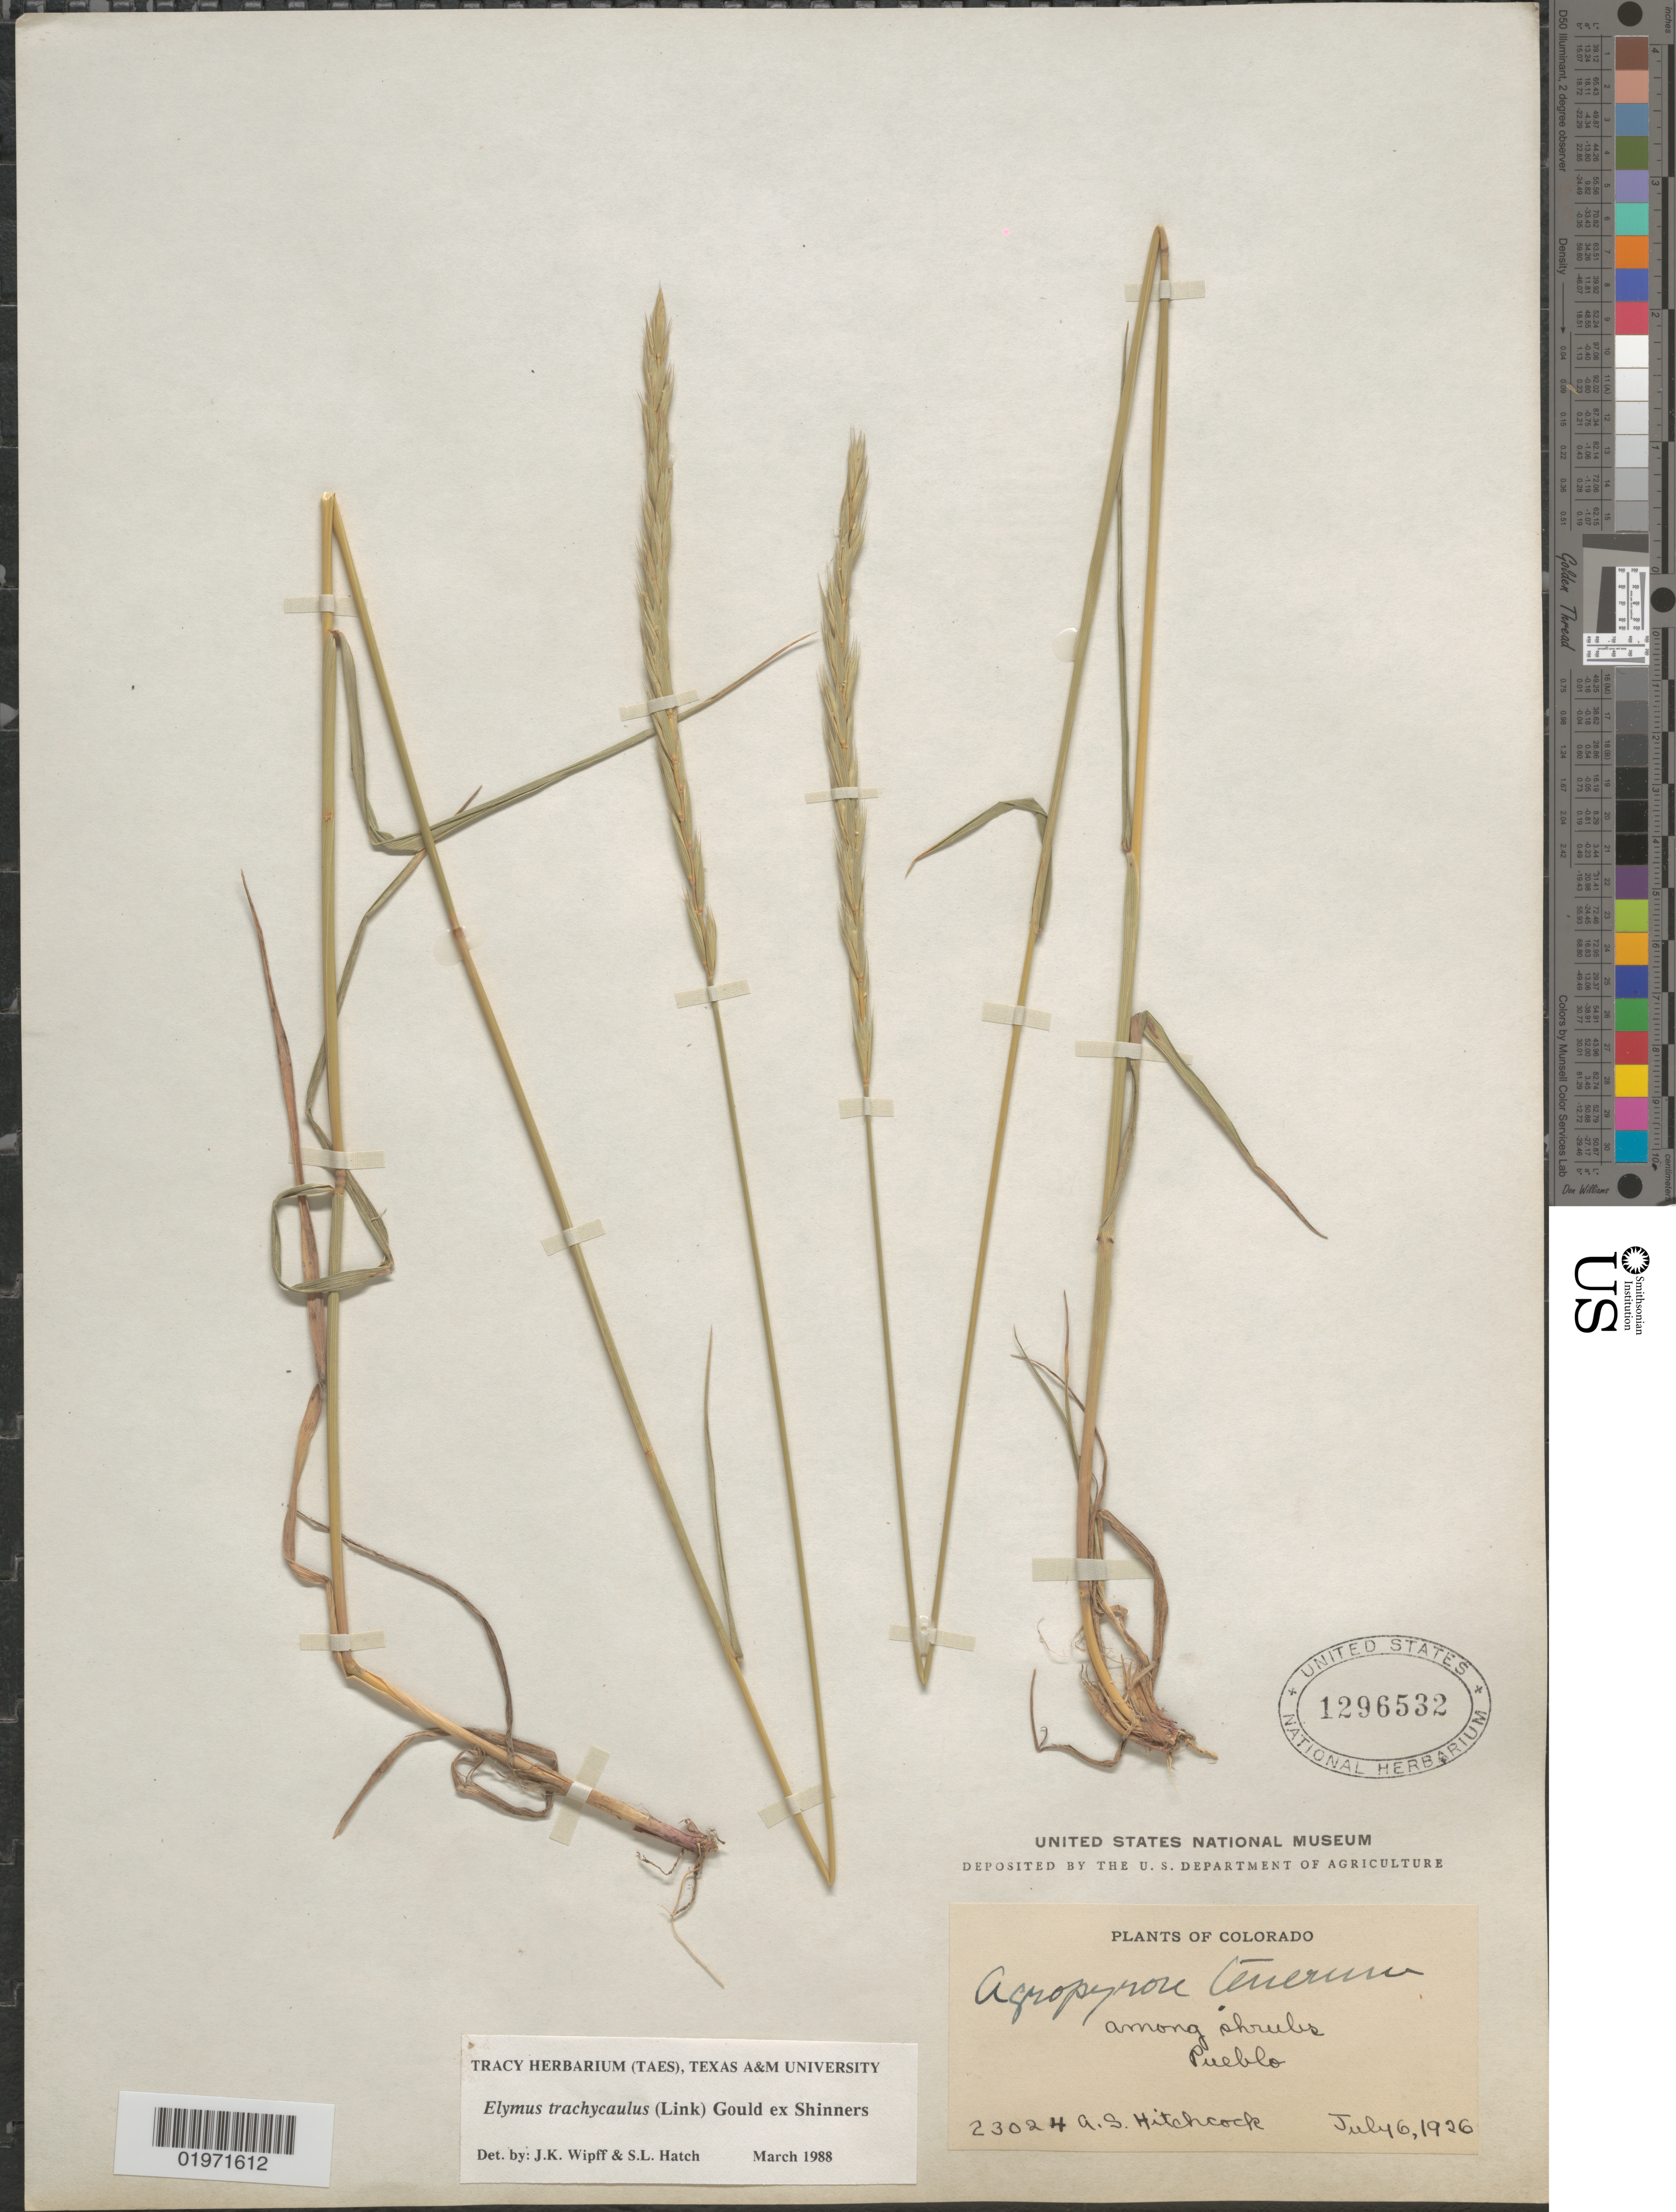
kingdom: Plantae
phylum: Tracheophyta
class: Liliopsida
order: Poales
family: Poaceae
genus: Elymus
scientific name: Elymus trachycaulus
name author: (Link) Gould ex Shinners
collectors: A. S. Hitchcock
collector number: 23024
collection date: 1926-07-06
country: United States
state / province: Colorado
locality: Among shrubs. Pueblo.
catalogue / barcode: US 1296532